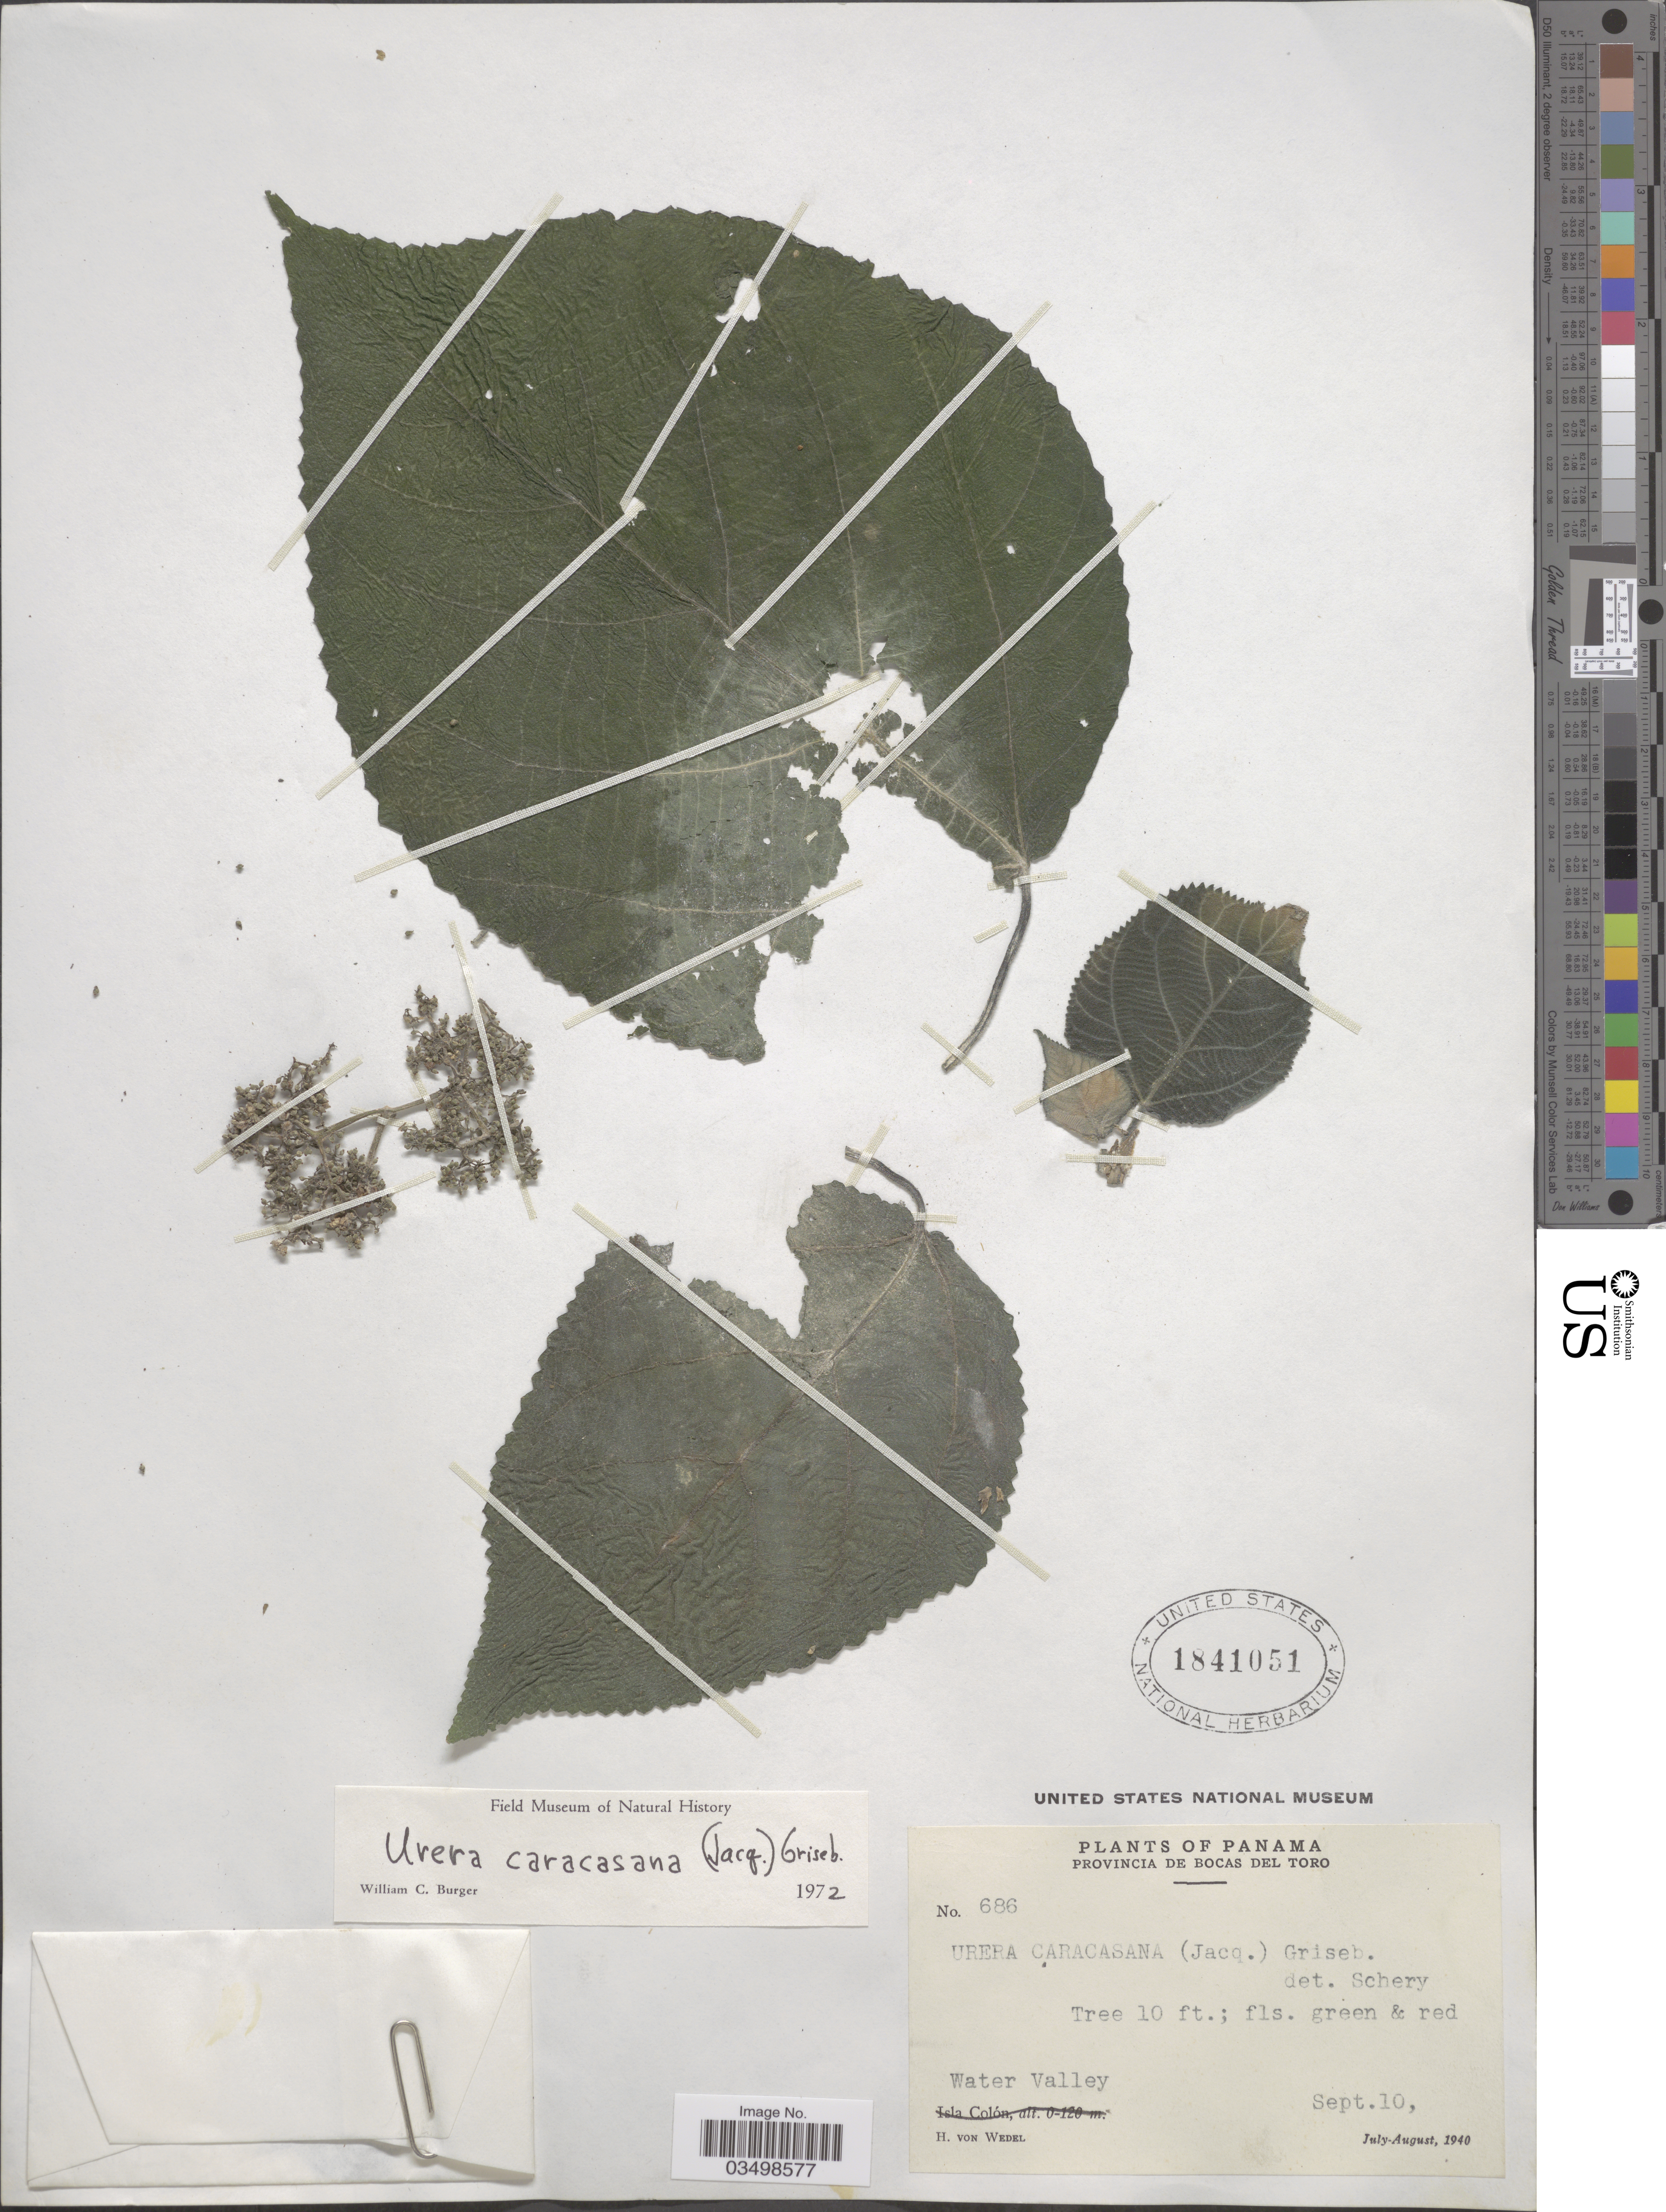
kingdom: Plantae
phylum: Tracheophyta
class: Magnoliopsida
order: Rosales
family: Urticaceae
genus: Urera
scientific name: Urera caracasana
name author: (Jacq.) Gaudich. ex Griseb.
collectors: H. von Wedel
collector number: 686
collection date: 1940-09-10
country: Panama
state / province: Bocas del Toro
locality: Water Valley.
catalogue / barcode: US 1841051